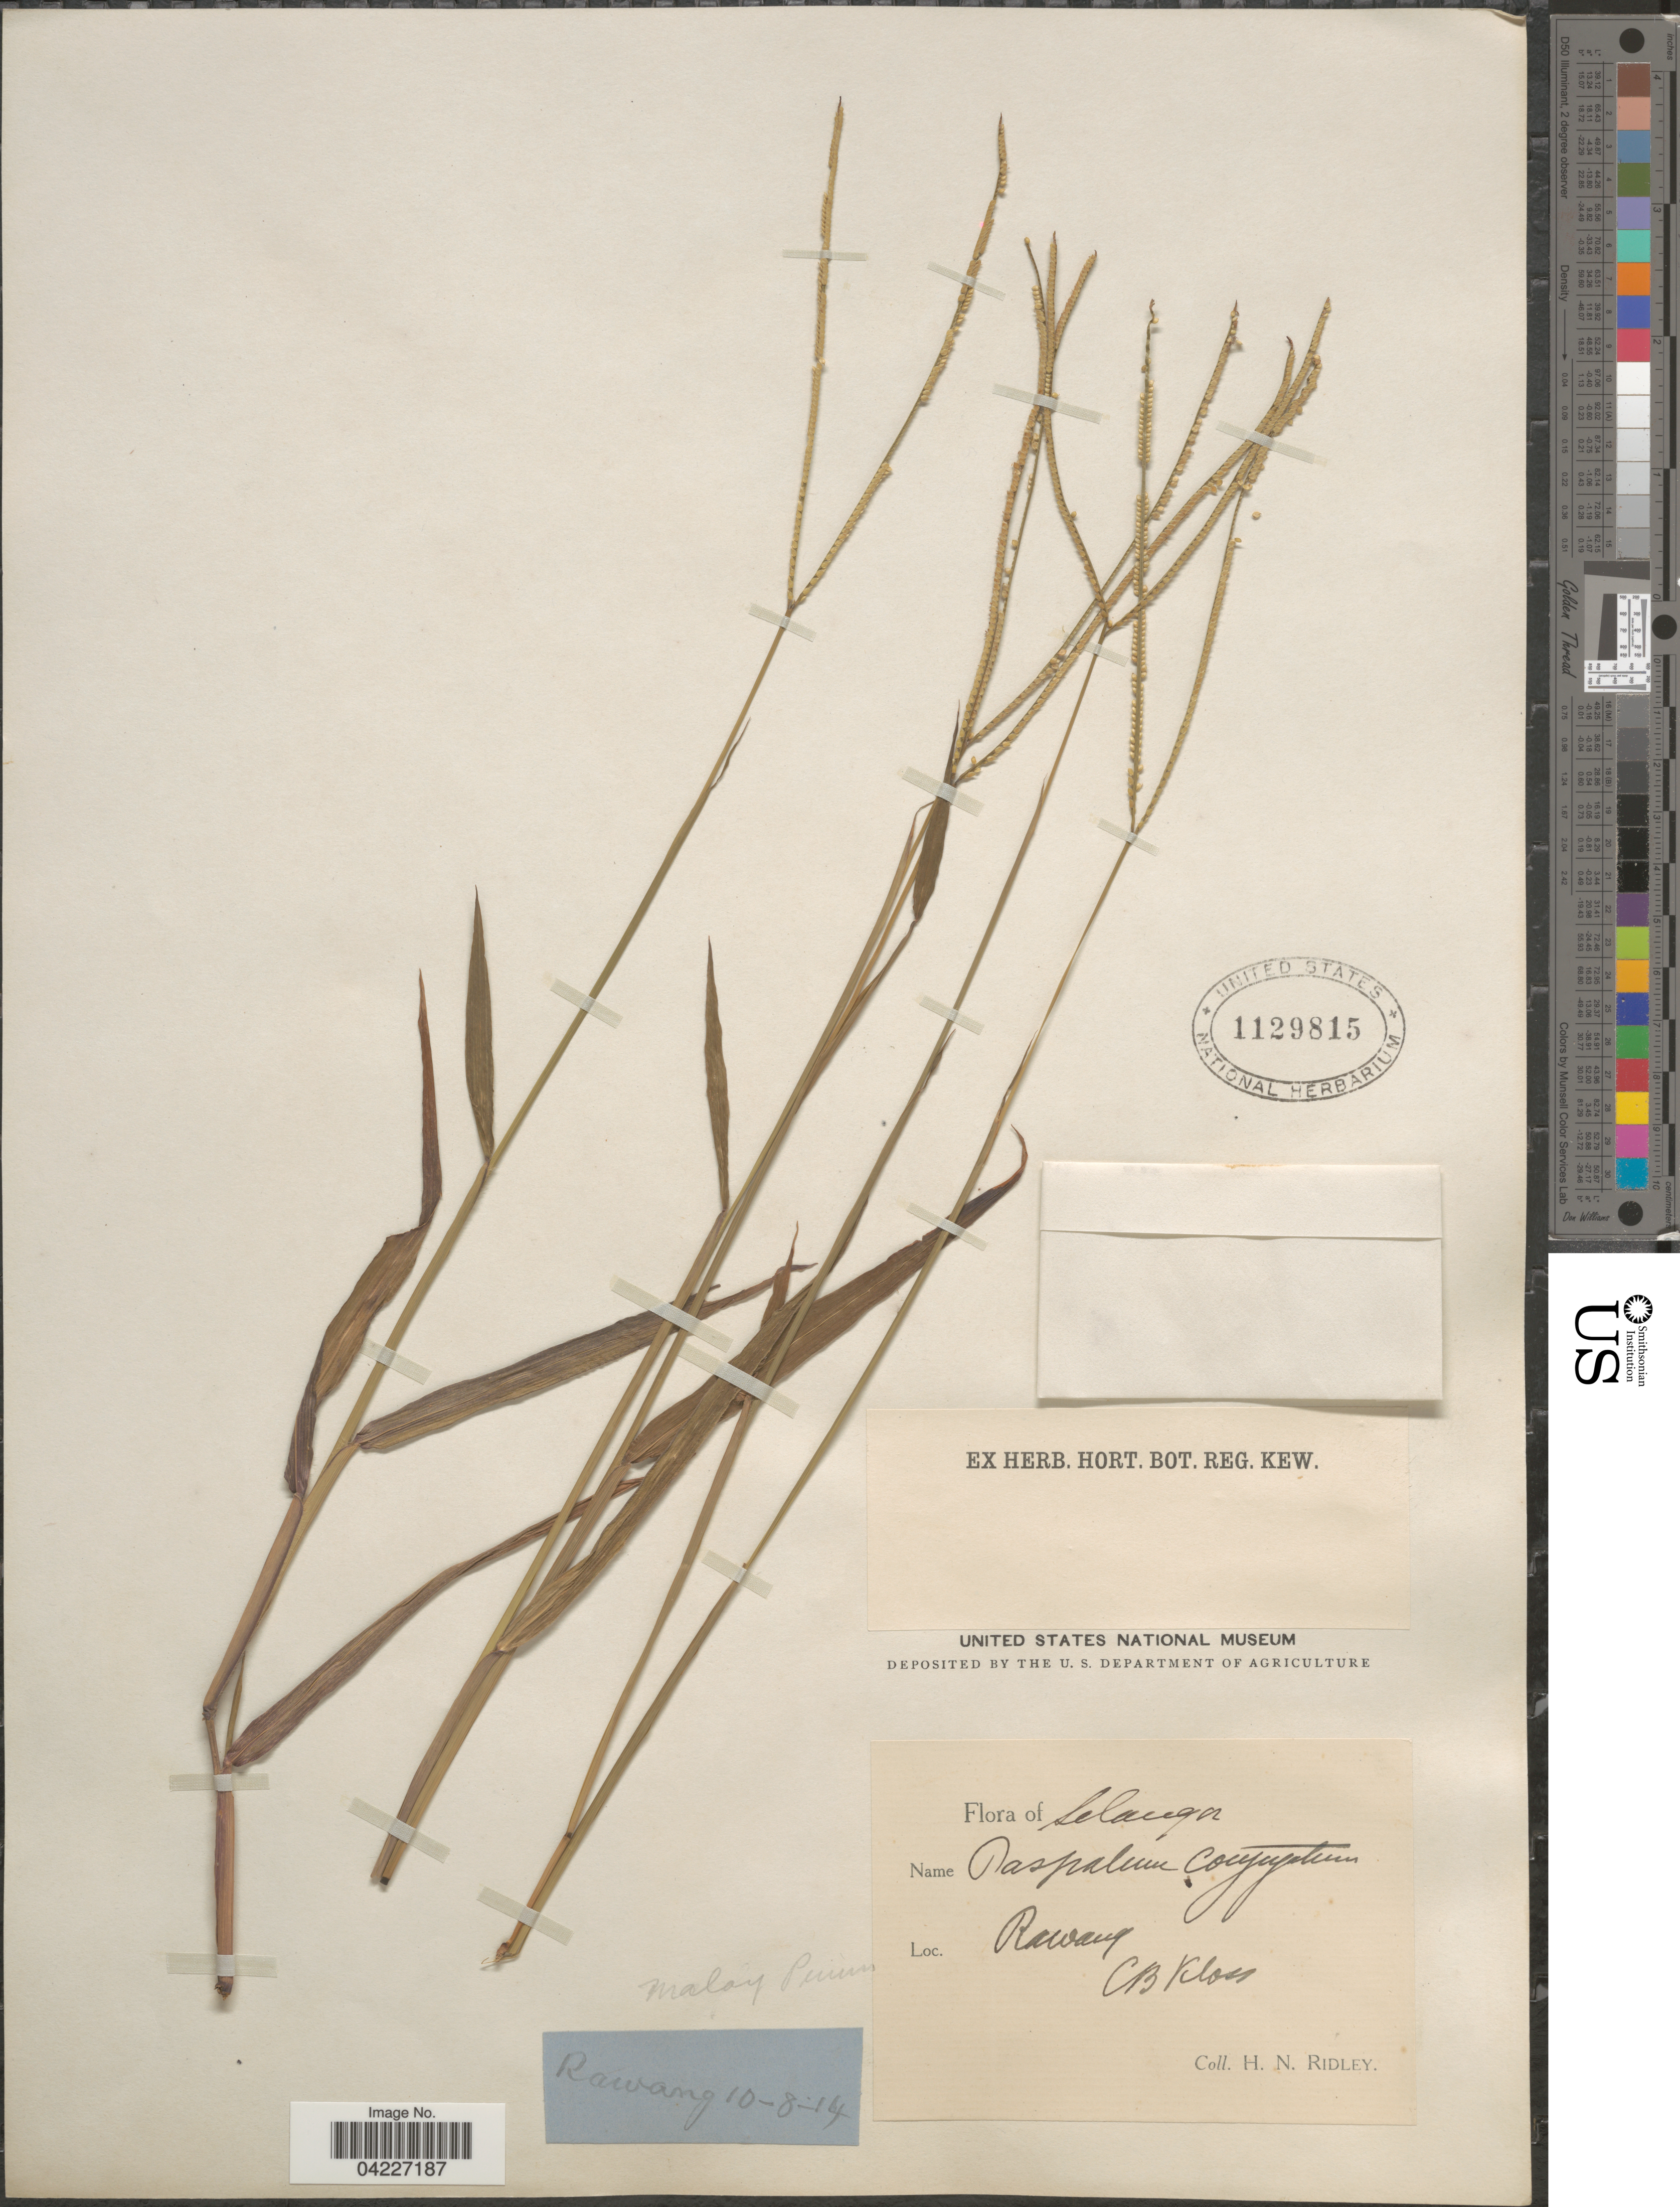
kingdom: Plantae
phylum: Tracheophyta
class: Liliopsida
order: Poales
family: Poaceae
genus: Paspalum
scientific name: Paspalum conjugatum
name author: P.J. Bergius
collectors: H. N. Ridley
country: Malaysia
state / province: Selangor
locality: Rawang.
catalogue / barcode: US 1129815